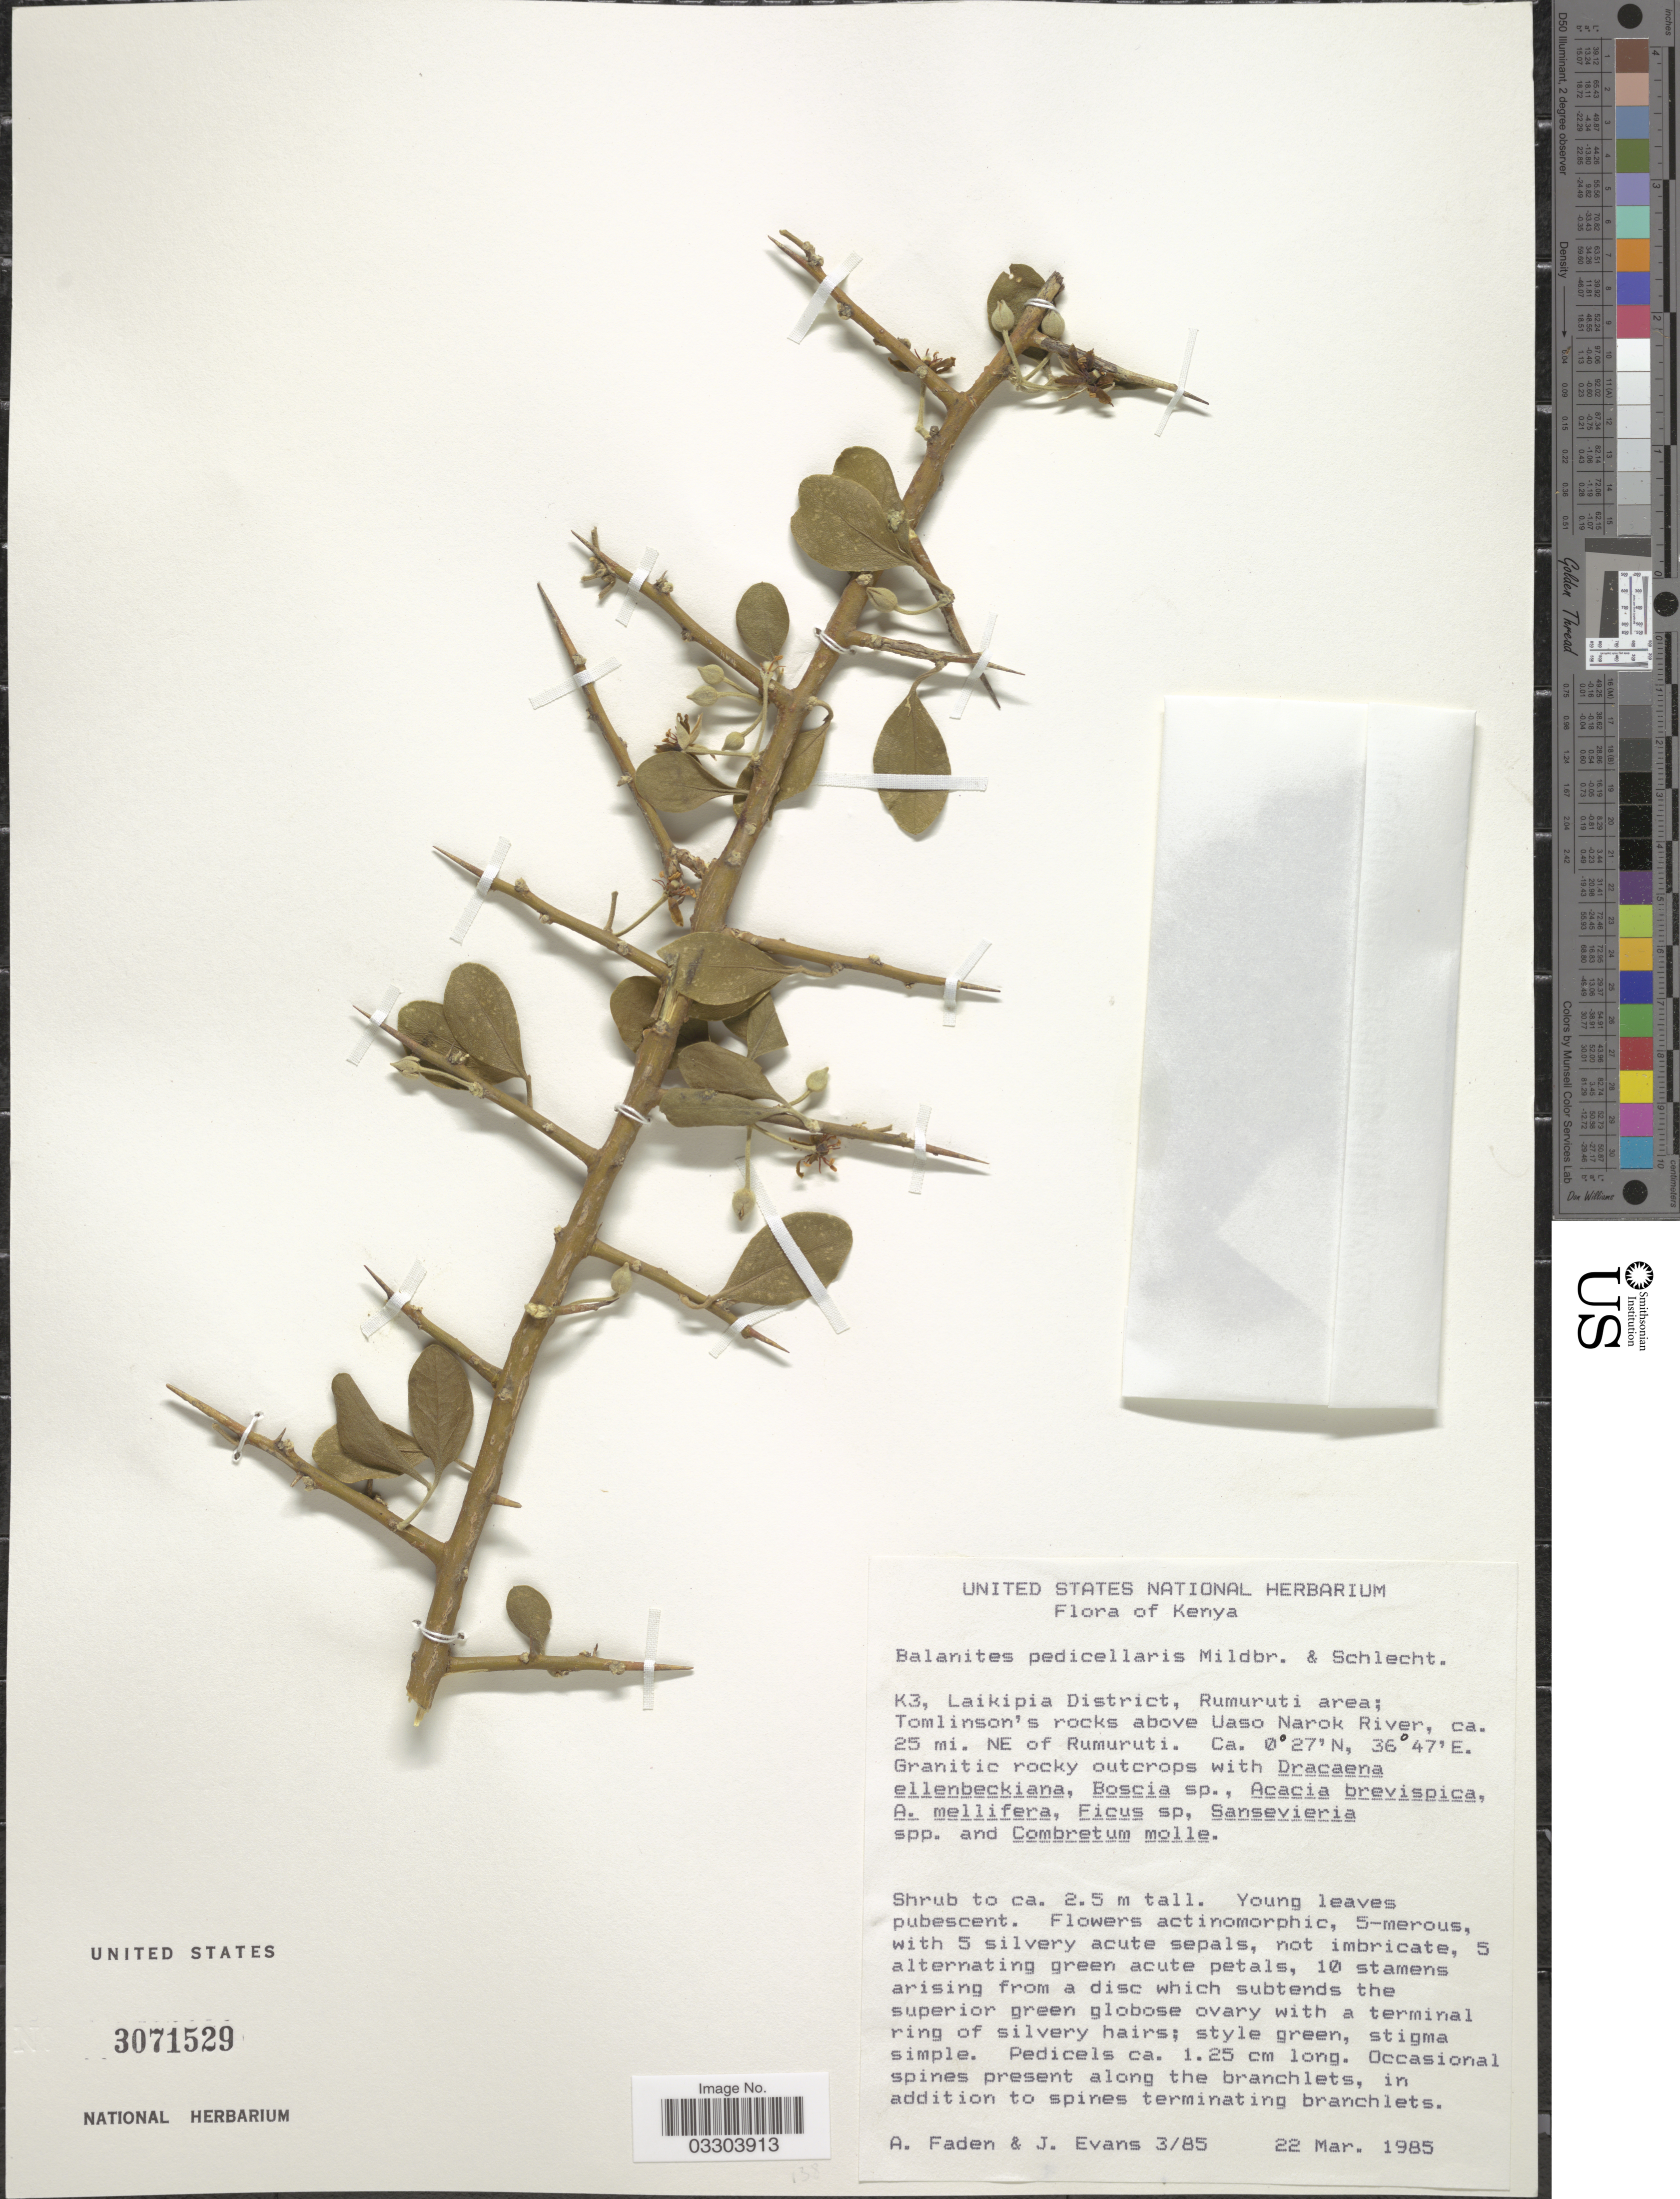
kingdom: Plantae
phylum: Tracheophyta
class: Magnoliopsida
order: Zygophyllales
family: Zygophyllaceae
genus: Balanites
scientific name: Balanites pedicellaris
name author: Mildbr. & Schltr.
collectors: A. J. Faden & J. Evans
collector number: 3/85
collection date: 1985-03-22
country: Kenya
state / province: Laikipia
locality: K3, Laikipia District, Rumuruti area; Tomlinson's rocks above Uaso Narok River, ca. 25 mi. NE of Rumuruti.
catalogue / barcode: US 3071529